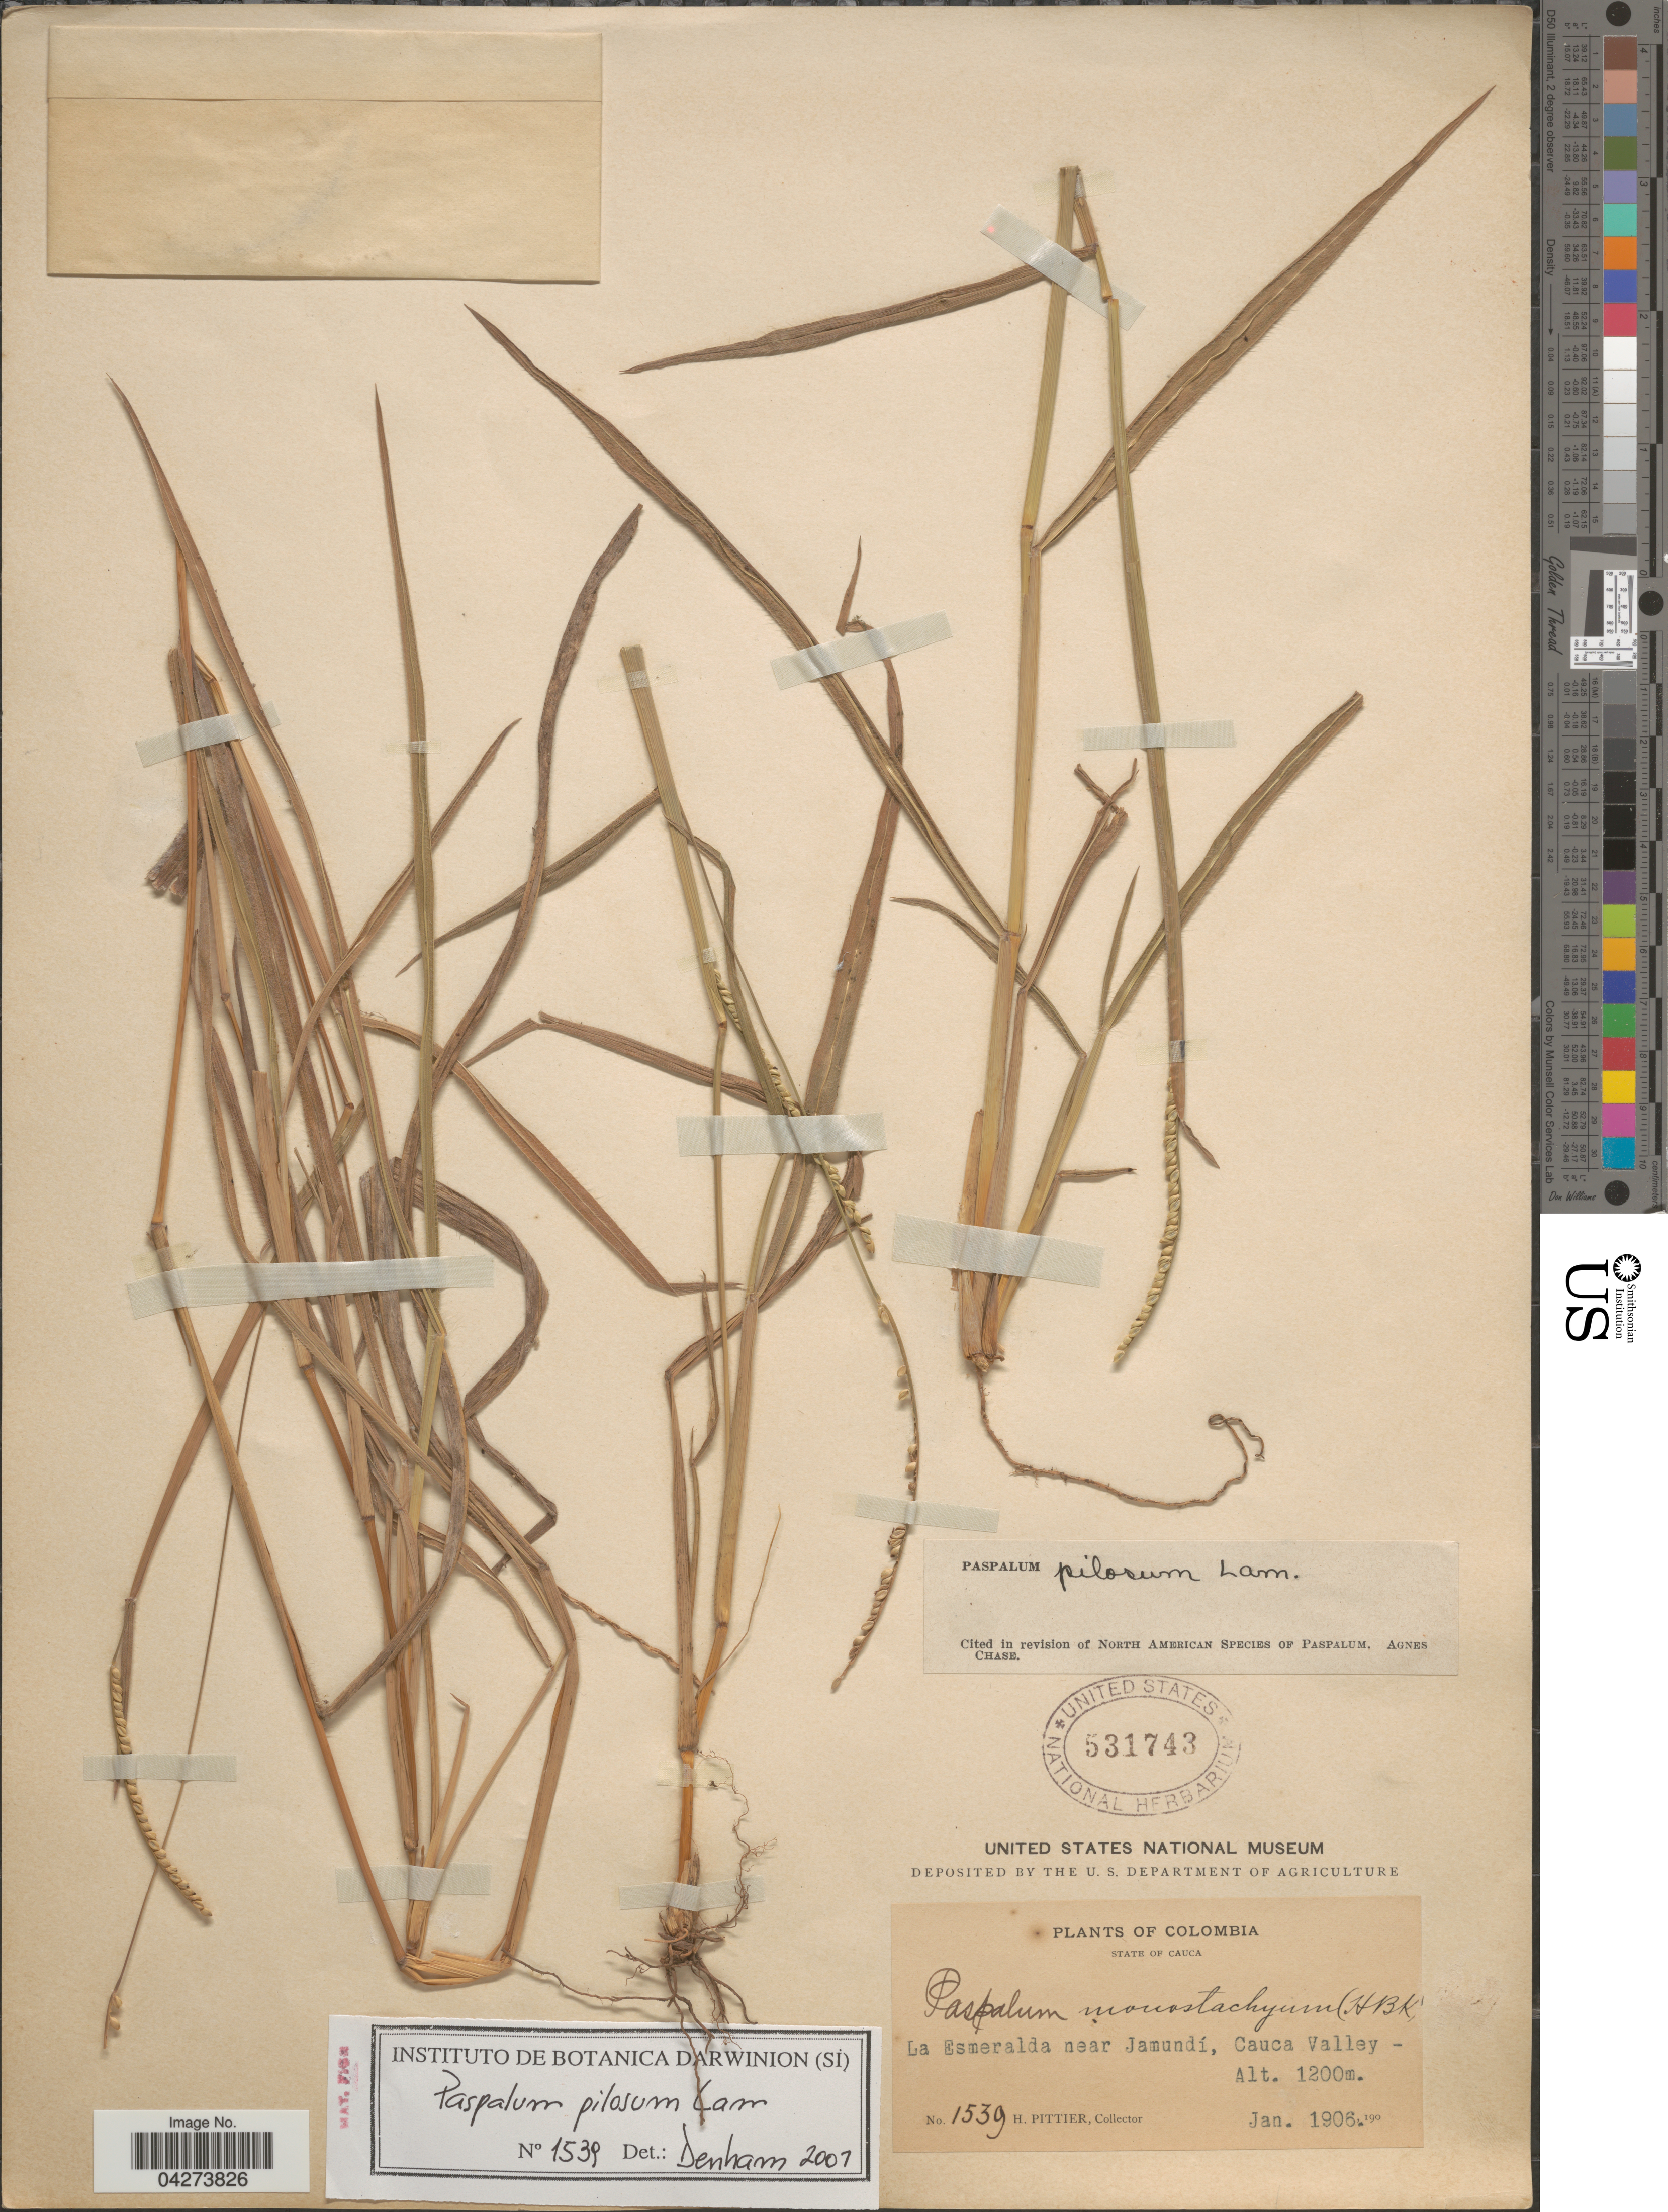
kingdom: Plantae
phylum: Tracheophyta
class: Liliopsida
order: Poales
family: Poaceae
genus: Paspalum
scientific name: Paspalum pilosum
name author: Lam.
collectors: H. F. Pittier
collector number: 1539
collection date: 1906-01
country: Colombia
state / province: Cauca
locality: La Esmeralda near Jamundí, Cauca Valley.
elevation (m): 1200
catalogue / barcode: US 531743